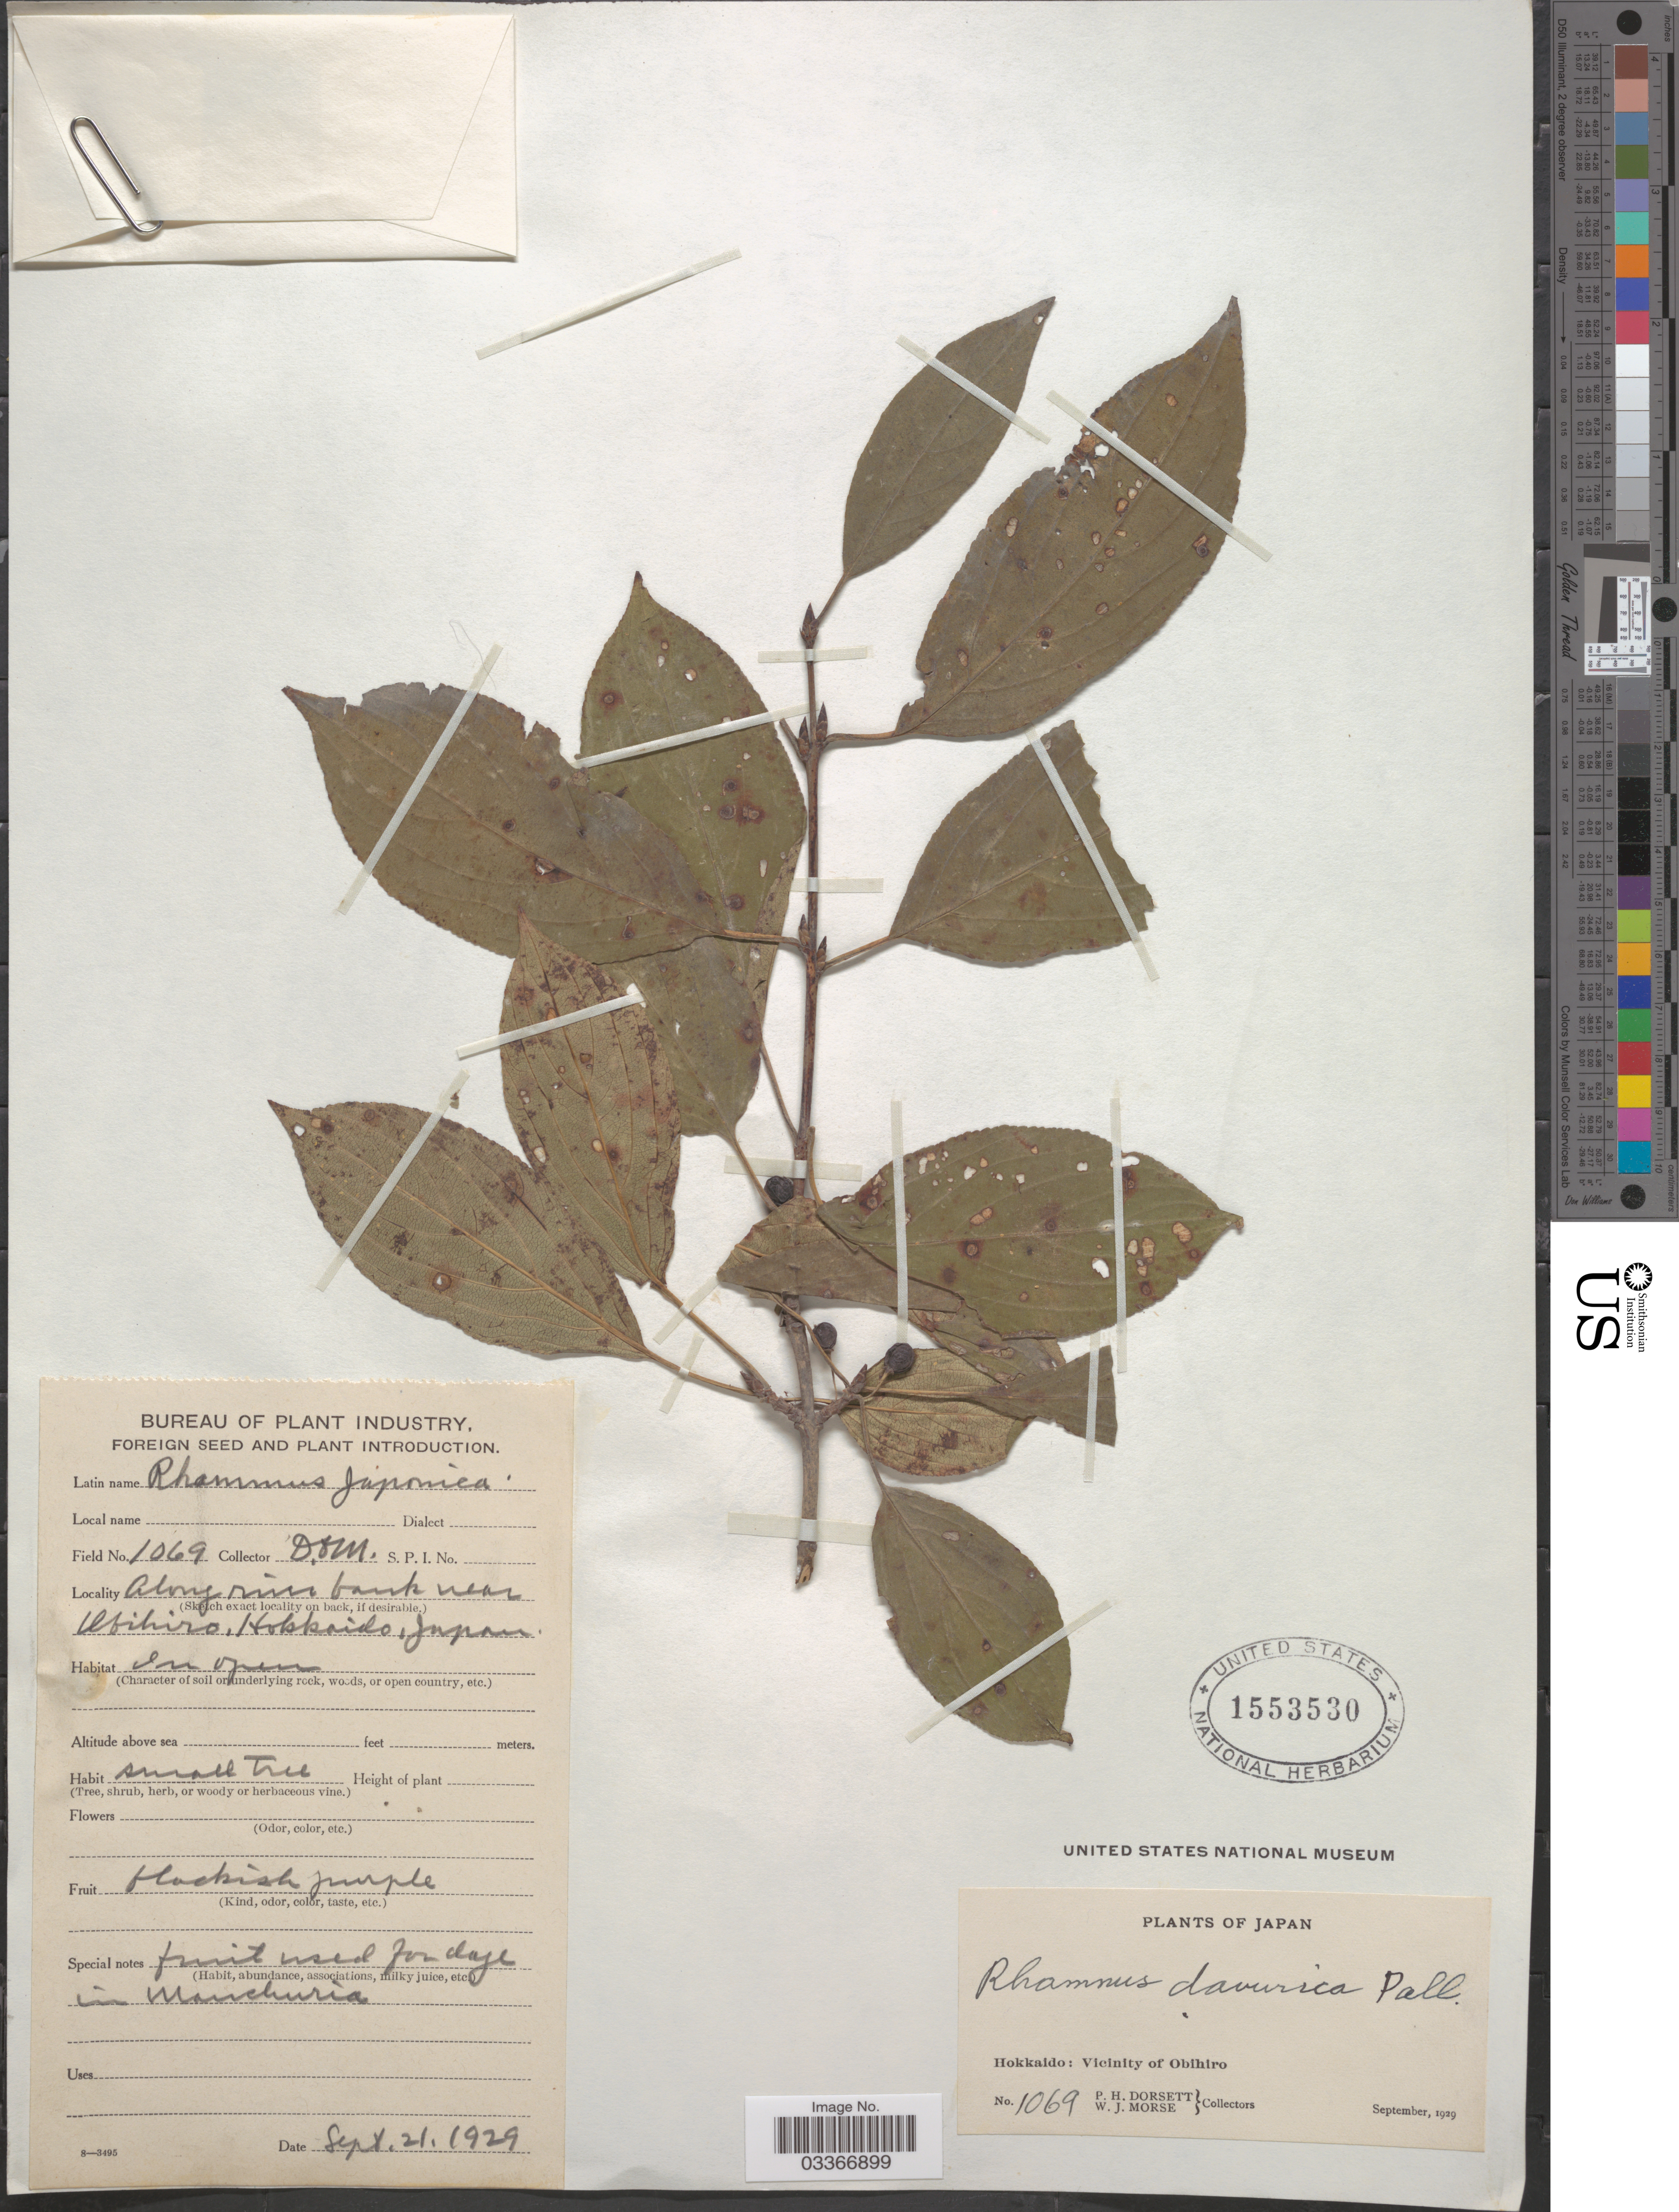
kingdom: Plantae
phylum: Tracheophyta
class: Magnoliopsida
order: Rosales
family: Rhamnaceae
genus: Rhamnus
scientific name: Rhamnus davurica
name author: Pall.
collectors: P. H. Dorsett & W. J. Morse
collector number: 1069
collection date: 1929-09-21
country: Japan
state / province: Hokkaidō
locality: Along river bank near Obihiro. Vicinity of Obihiro.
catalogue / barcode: US 1553530